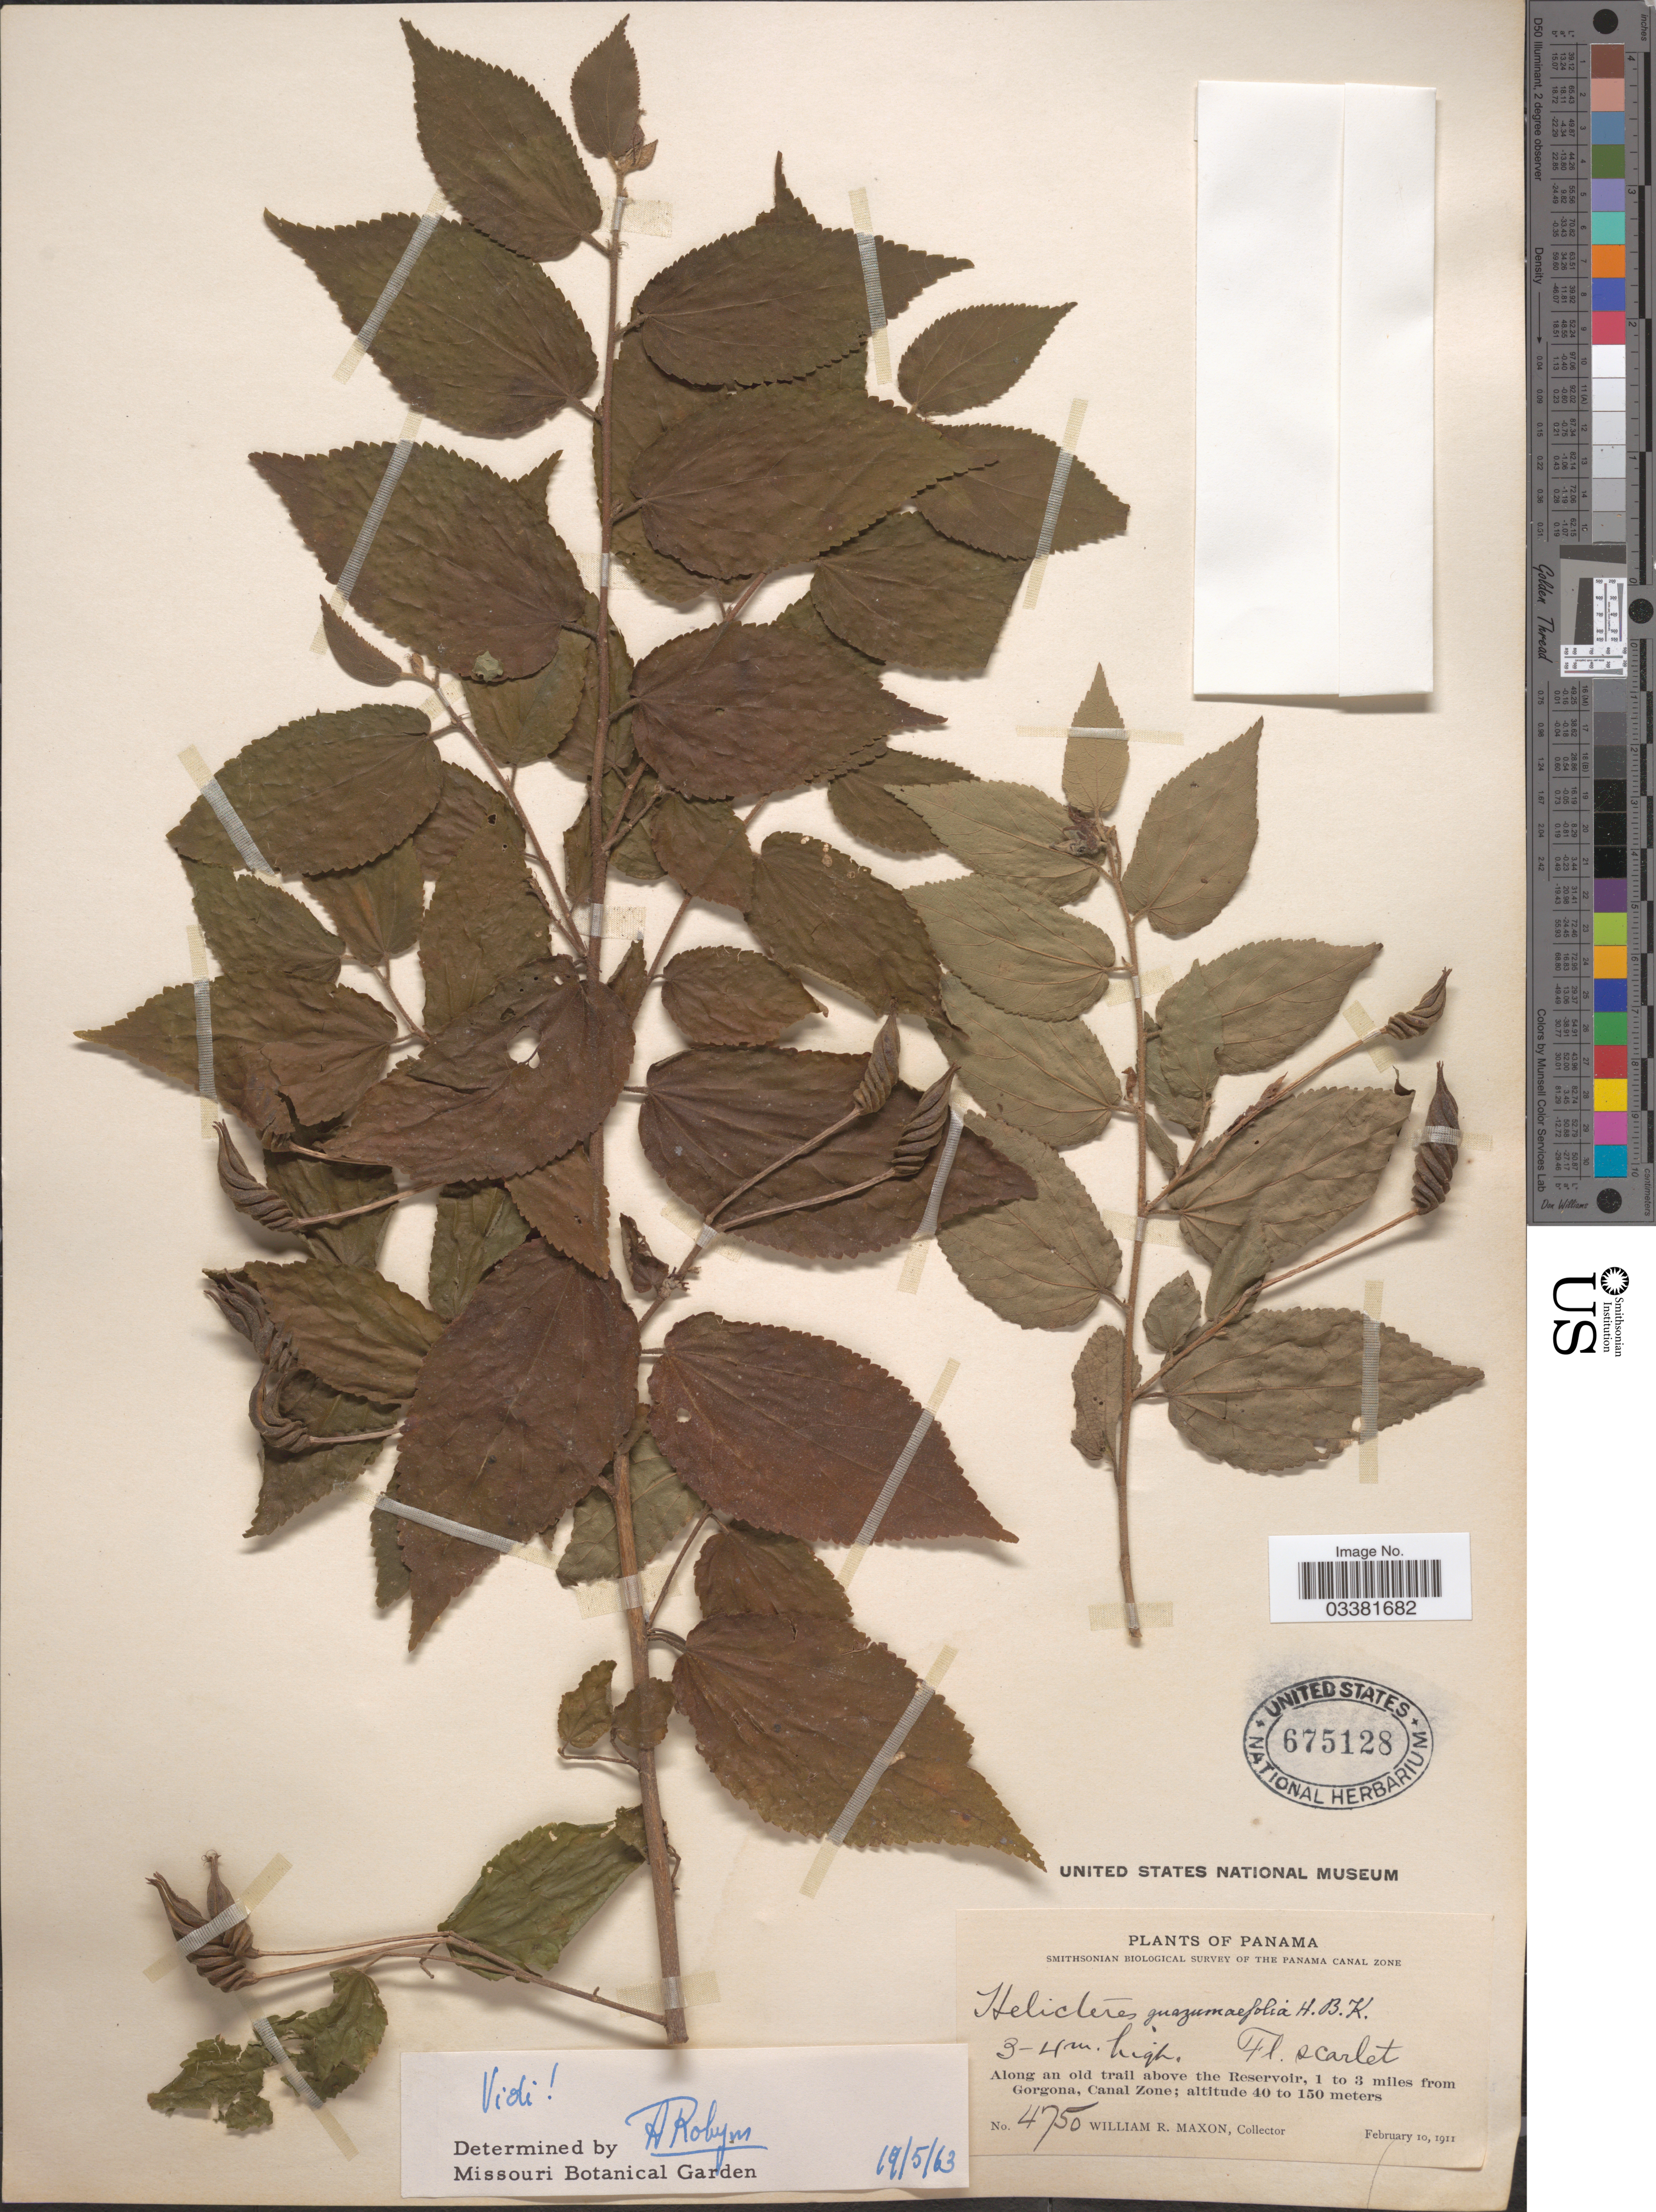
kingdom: Plantae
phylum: Tracheophyta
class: Magnoliopsida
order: Malvales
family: Malvaceae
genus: Helicteres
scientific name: Helicteres guazumifolia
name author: Kunth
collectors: W. R. Maxon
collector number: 4750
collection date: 1911-02-10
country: Panama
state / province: Colón / Panamá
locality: Along an old trail above the Reservoir, 1 to 3 miles from Gorgona, Canal Zone.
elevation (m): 40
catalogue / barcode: US 675128